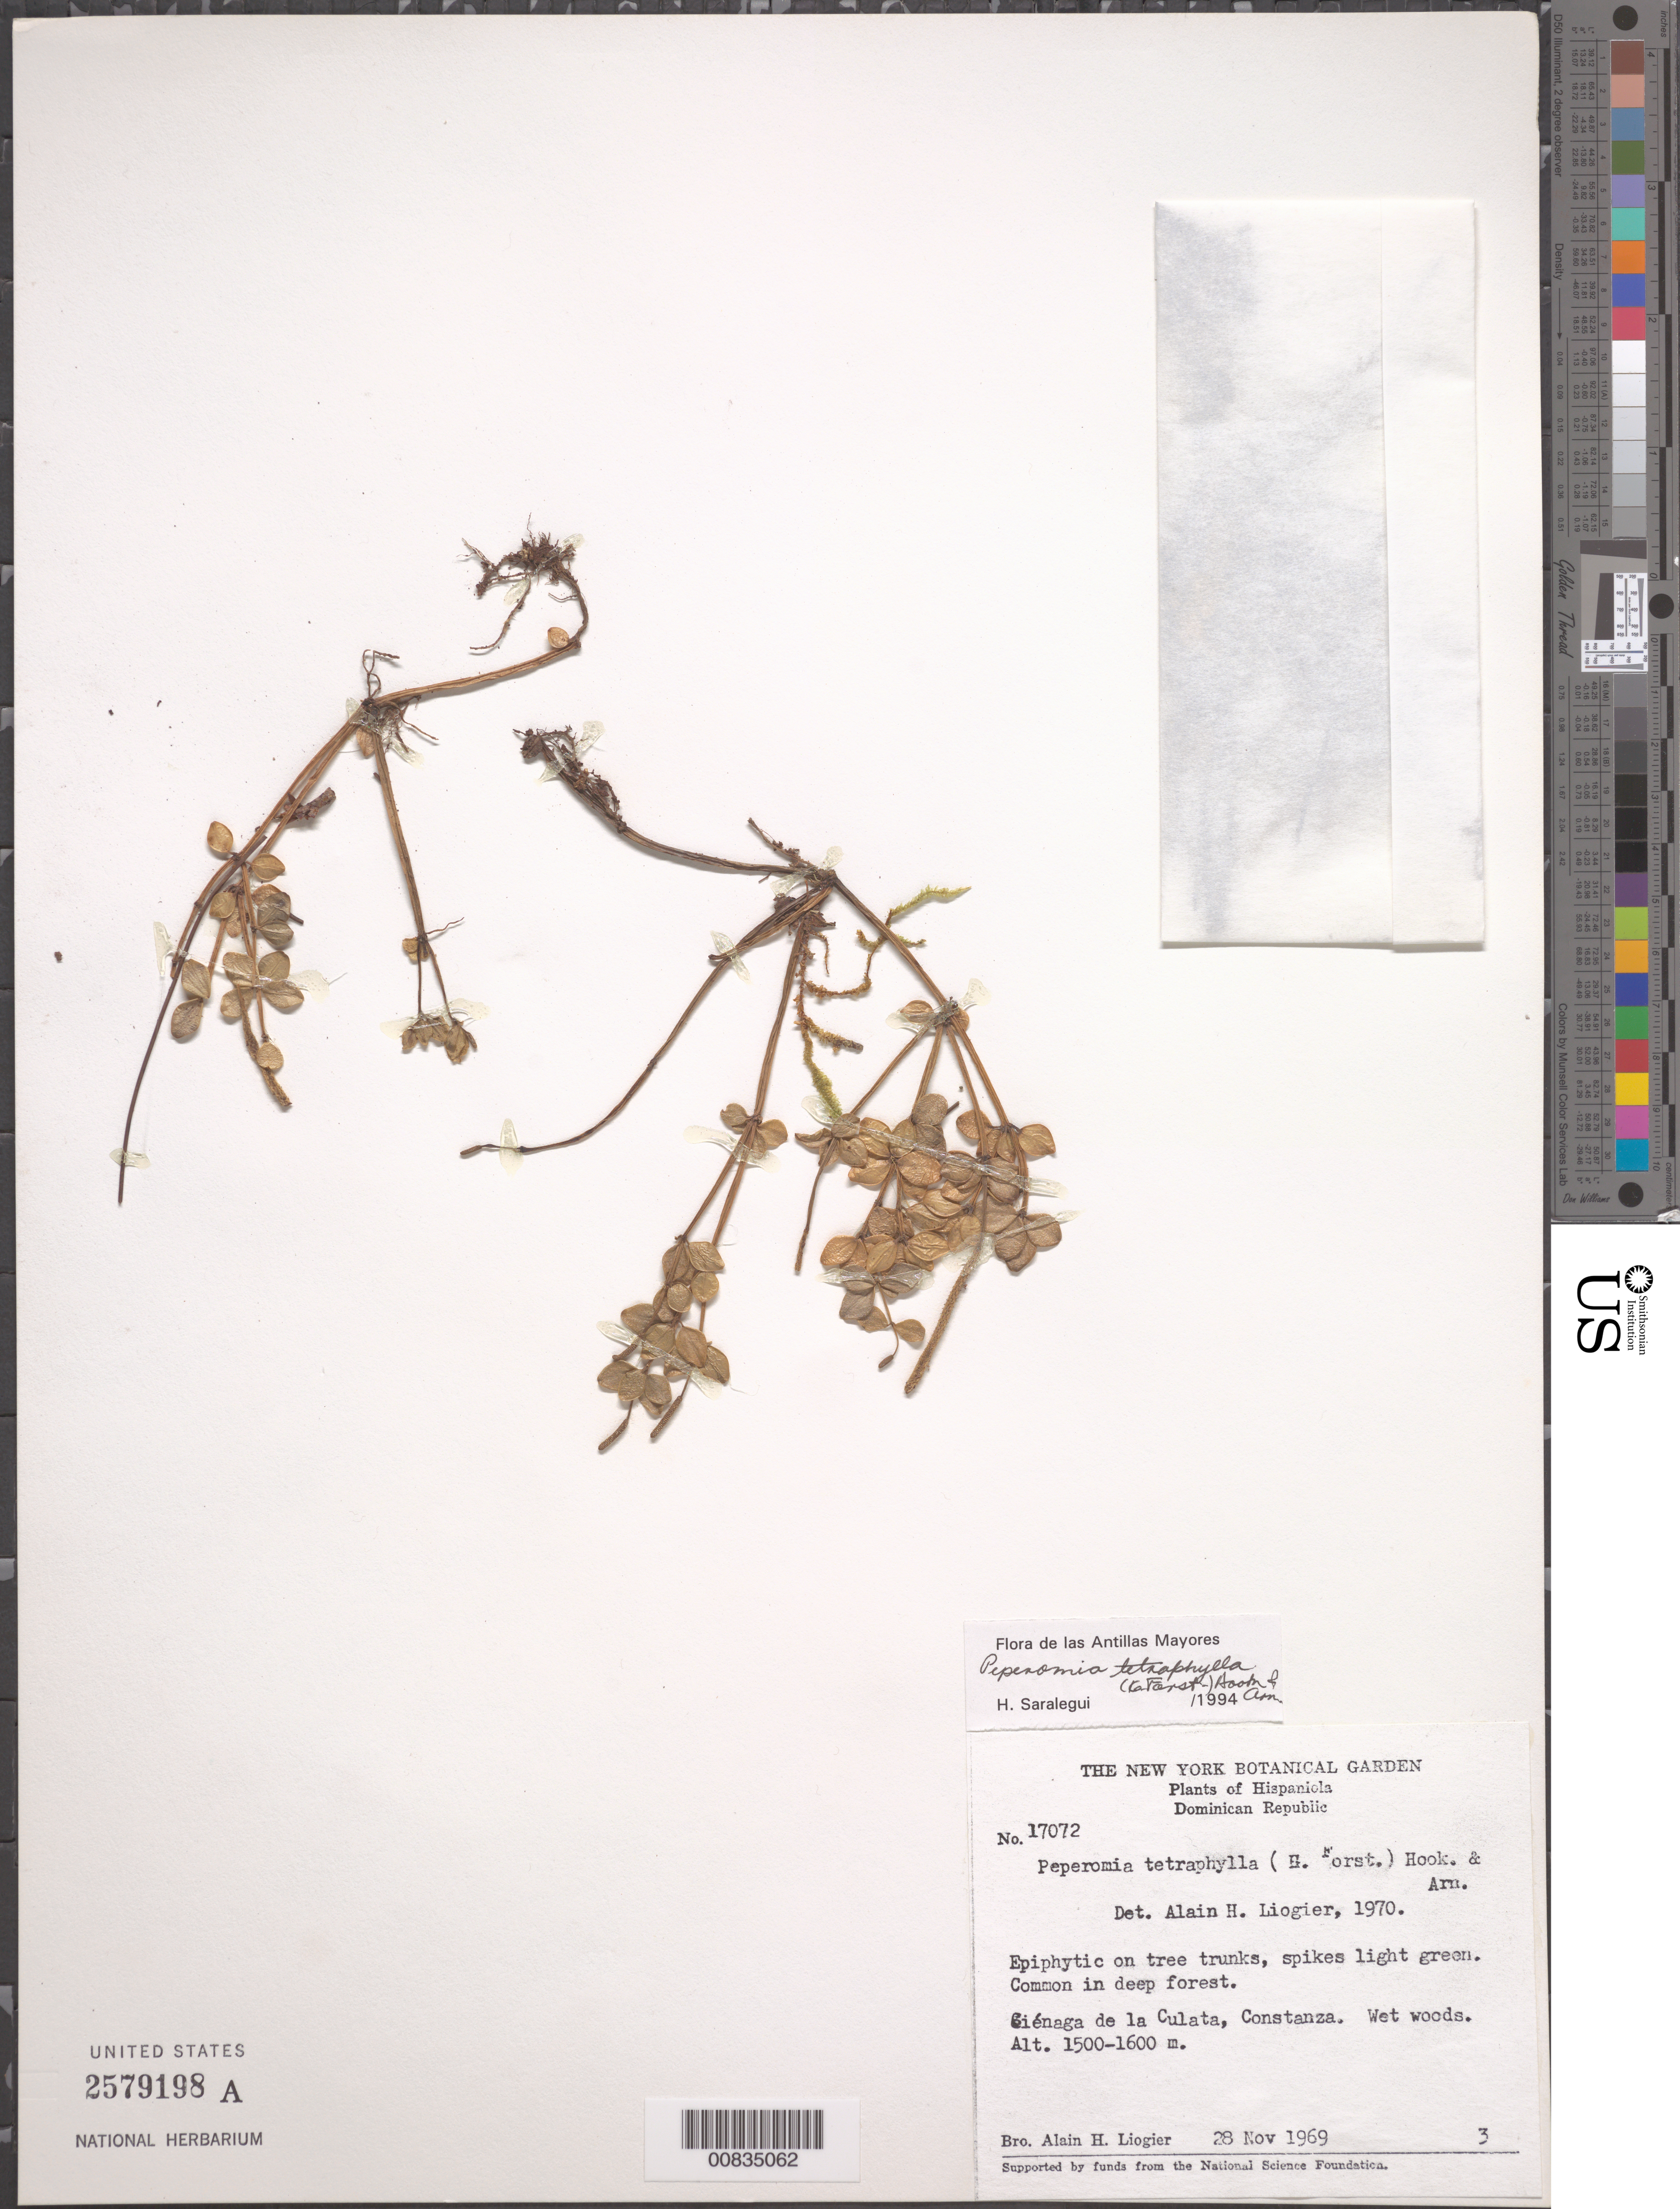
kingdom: Plantae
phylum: Tracheophyta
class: Magnoliopsida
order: Piperales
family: Piperaceae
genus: Peperomia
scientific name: Peperomia trichopus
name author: Trel. in J.F. Macbr.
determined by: Saralegui Boza, H., (HAJB), Jardin Botanico Nacional (Habana)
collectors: A. H. Liogier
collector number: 17072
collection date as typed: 28 Nov 1969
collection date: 1969-11-28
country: Dominican Republic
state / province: La Vega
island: Hispaniola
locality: Ciénaga de la Culata, Constanza.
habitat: On tree trunks. Wet woods.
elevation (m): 1500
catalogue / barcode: US 2579198A